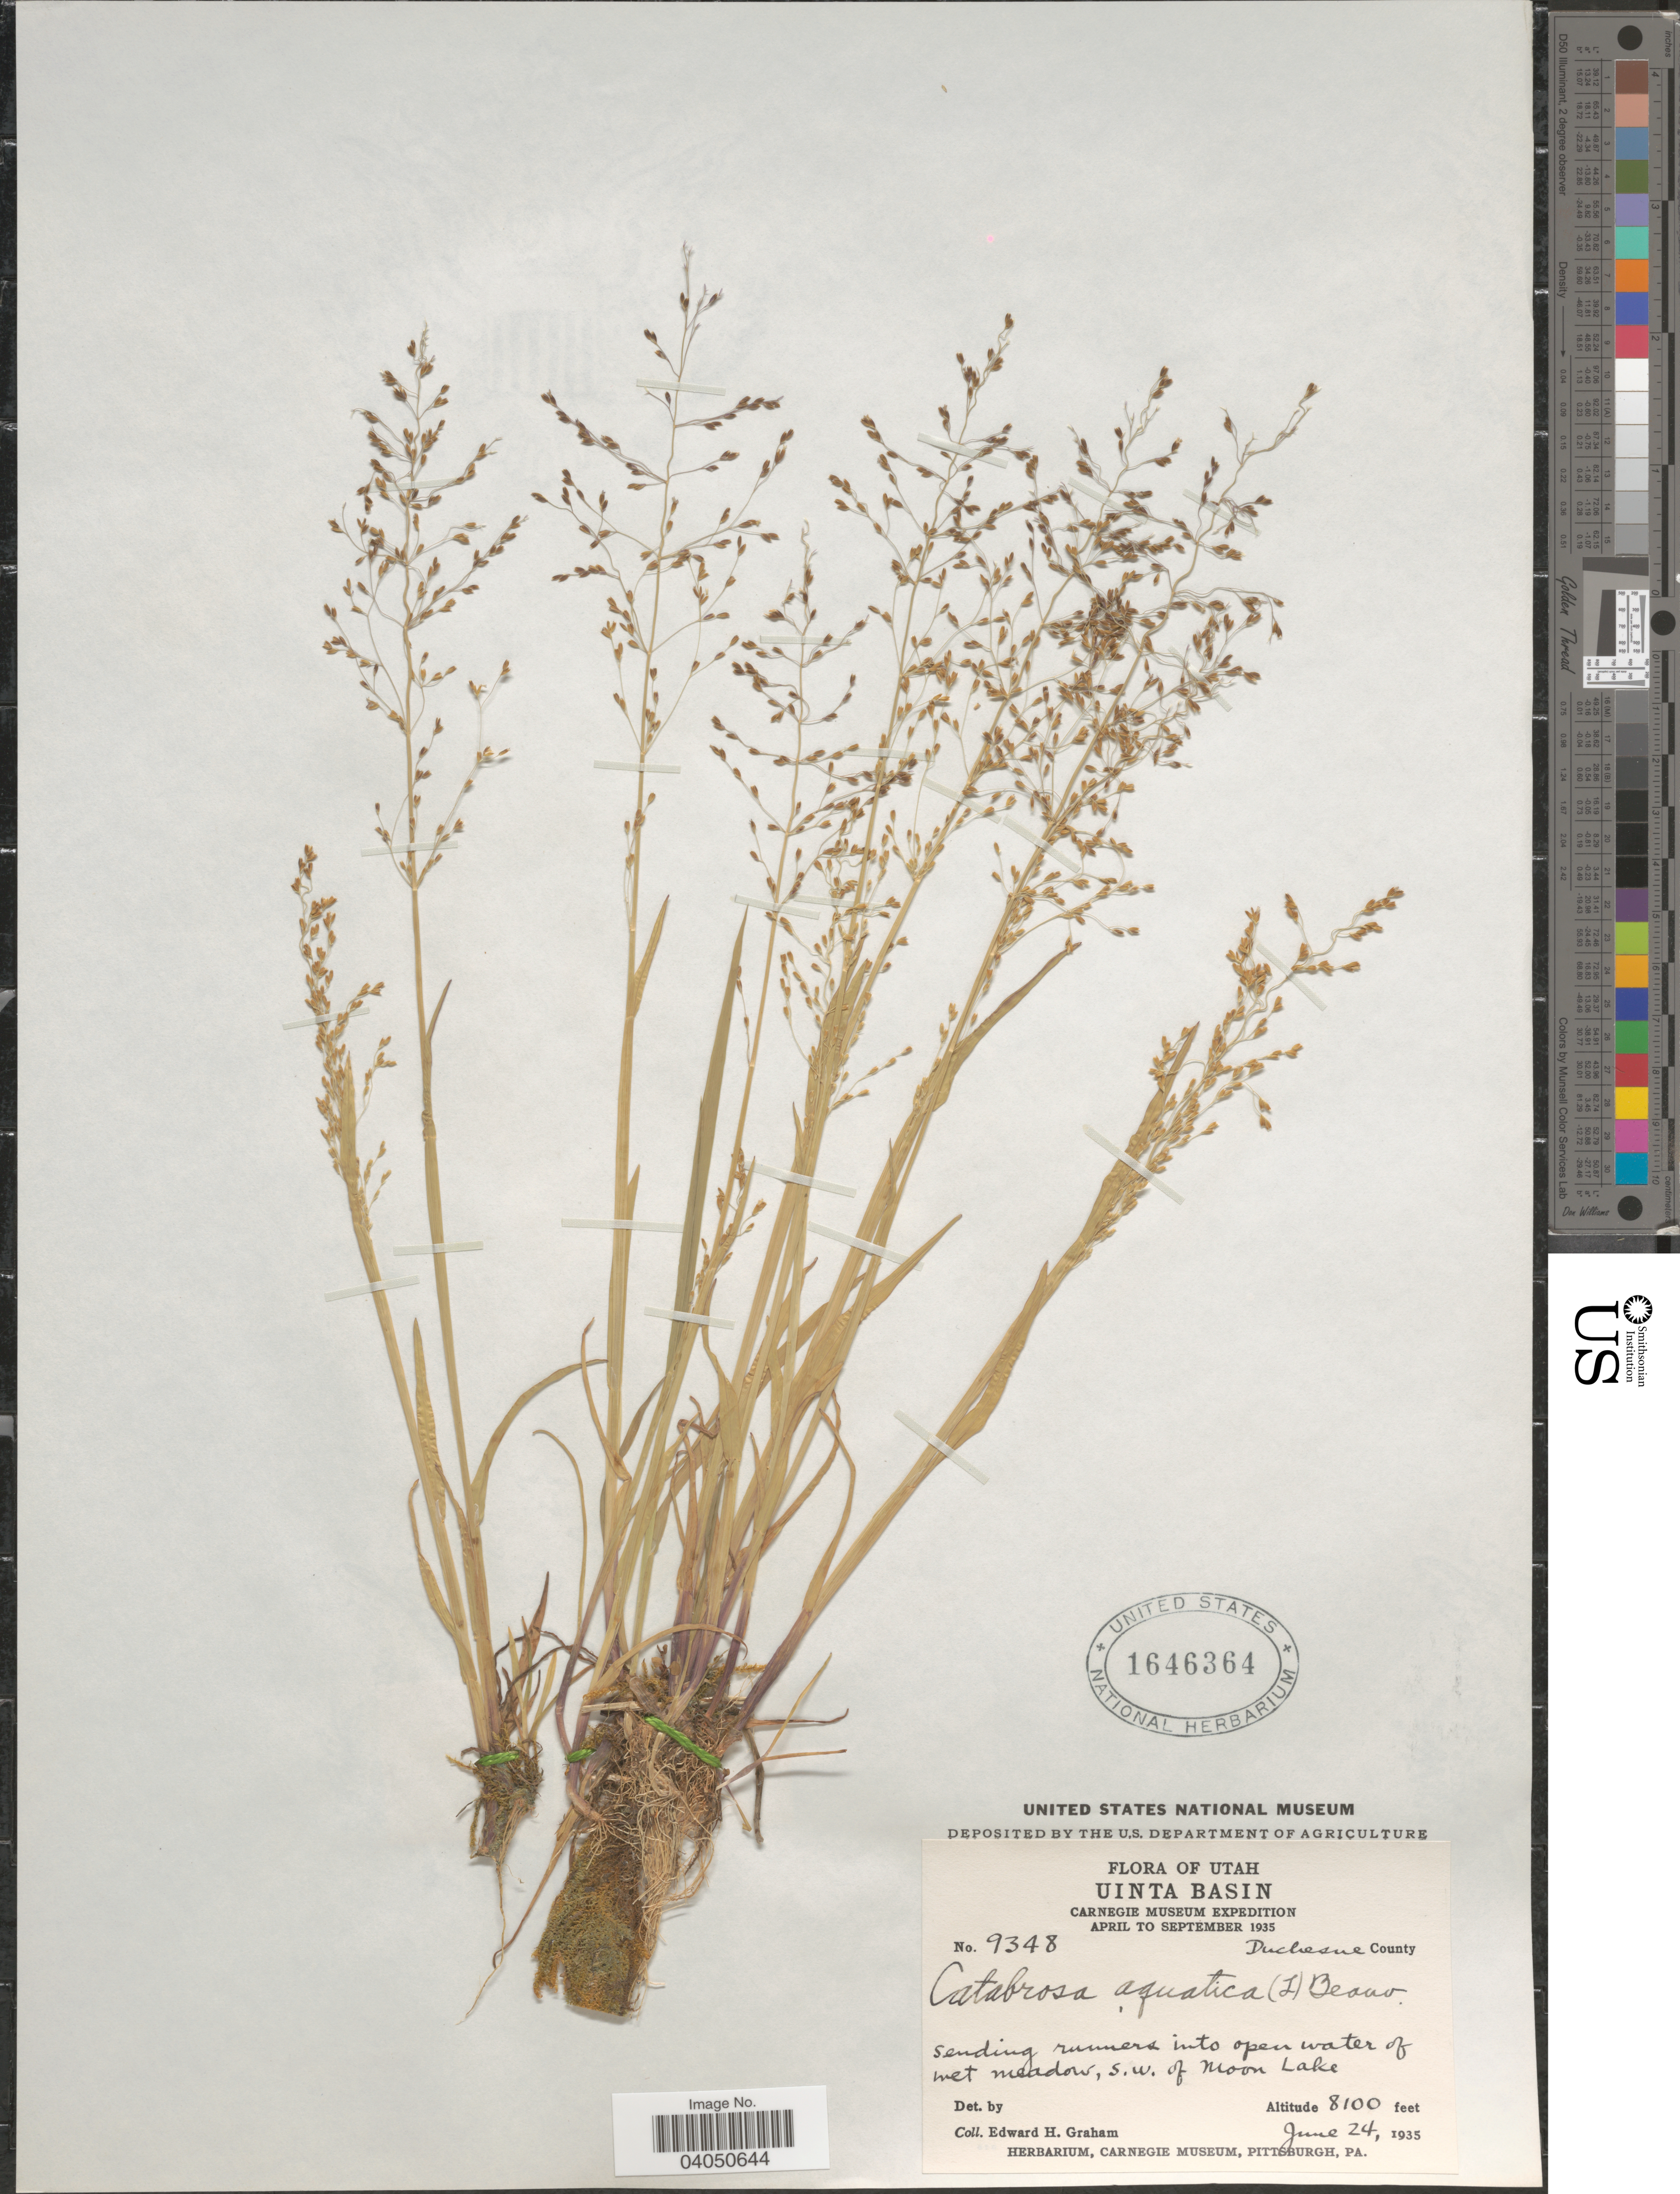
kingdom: Plantae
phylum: Tracheophyta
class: Liliopsida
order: Poales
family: Poaceae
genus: Catabrosa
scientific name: Catabrosa aquatica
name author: (L.) P. Beauv.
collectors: E. H. Graham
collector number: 9348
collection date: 1935-06-24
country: United States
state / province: Utah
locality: Uinta Basin. Duchesne County. S. W. of Moon Lake.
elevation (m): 2469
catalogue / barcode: US 1646364